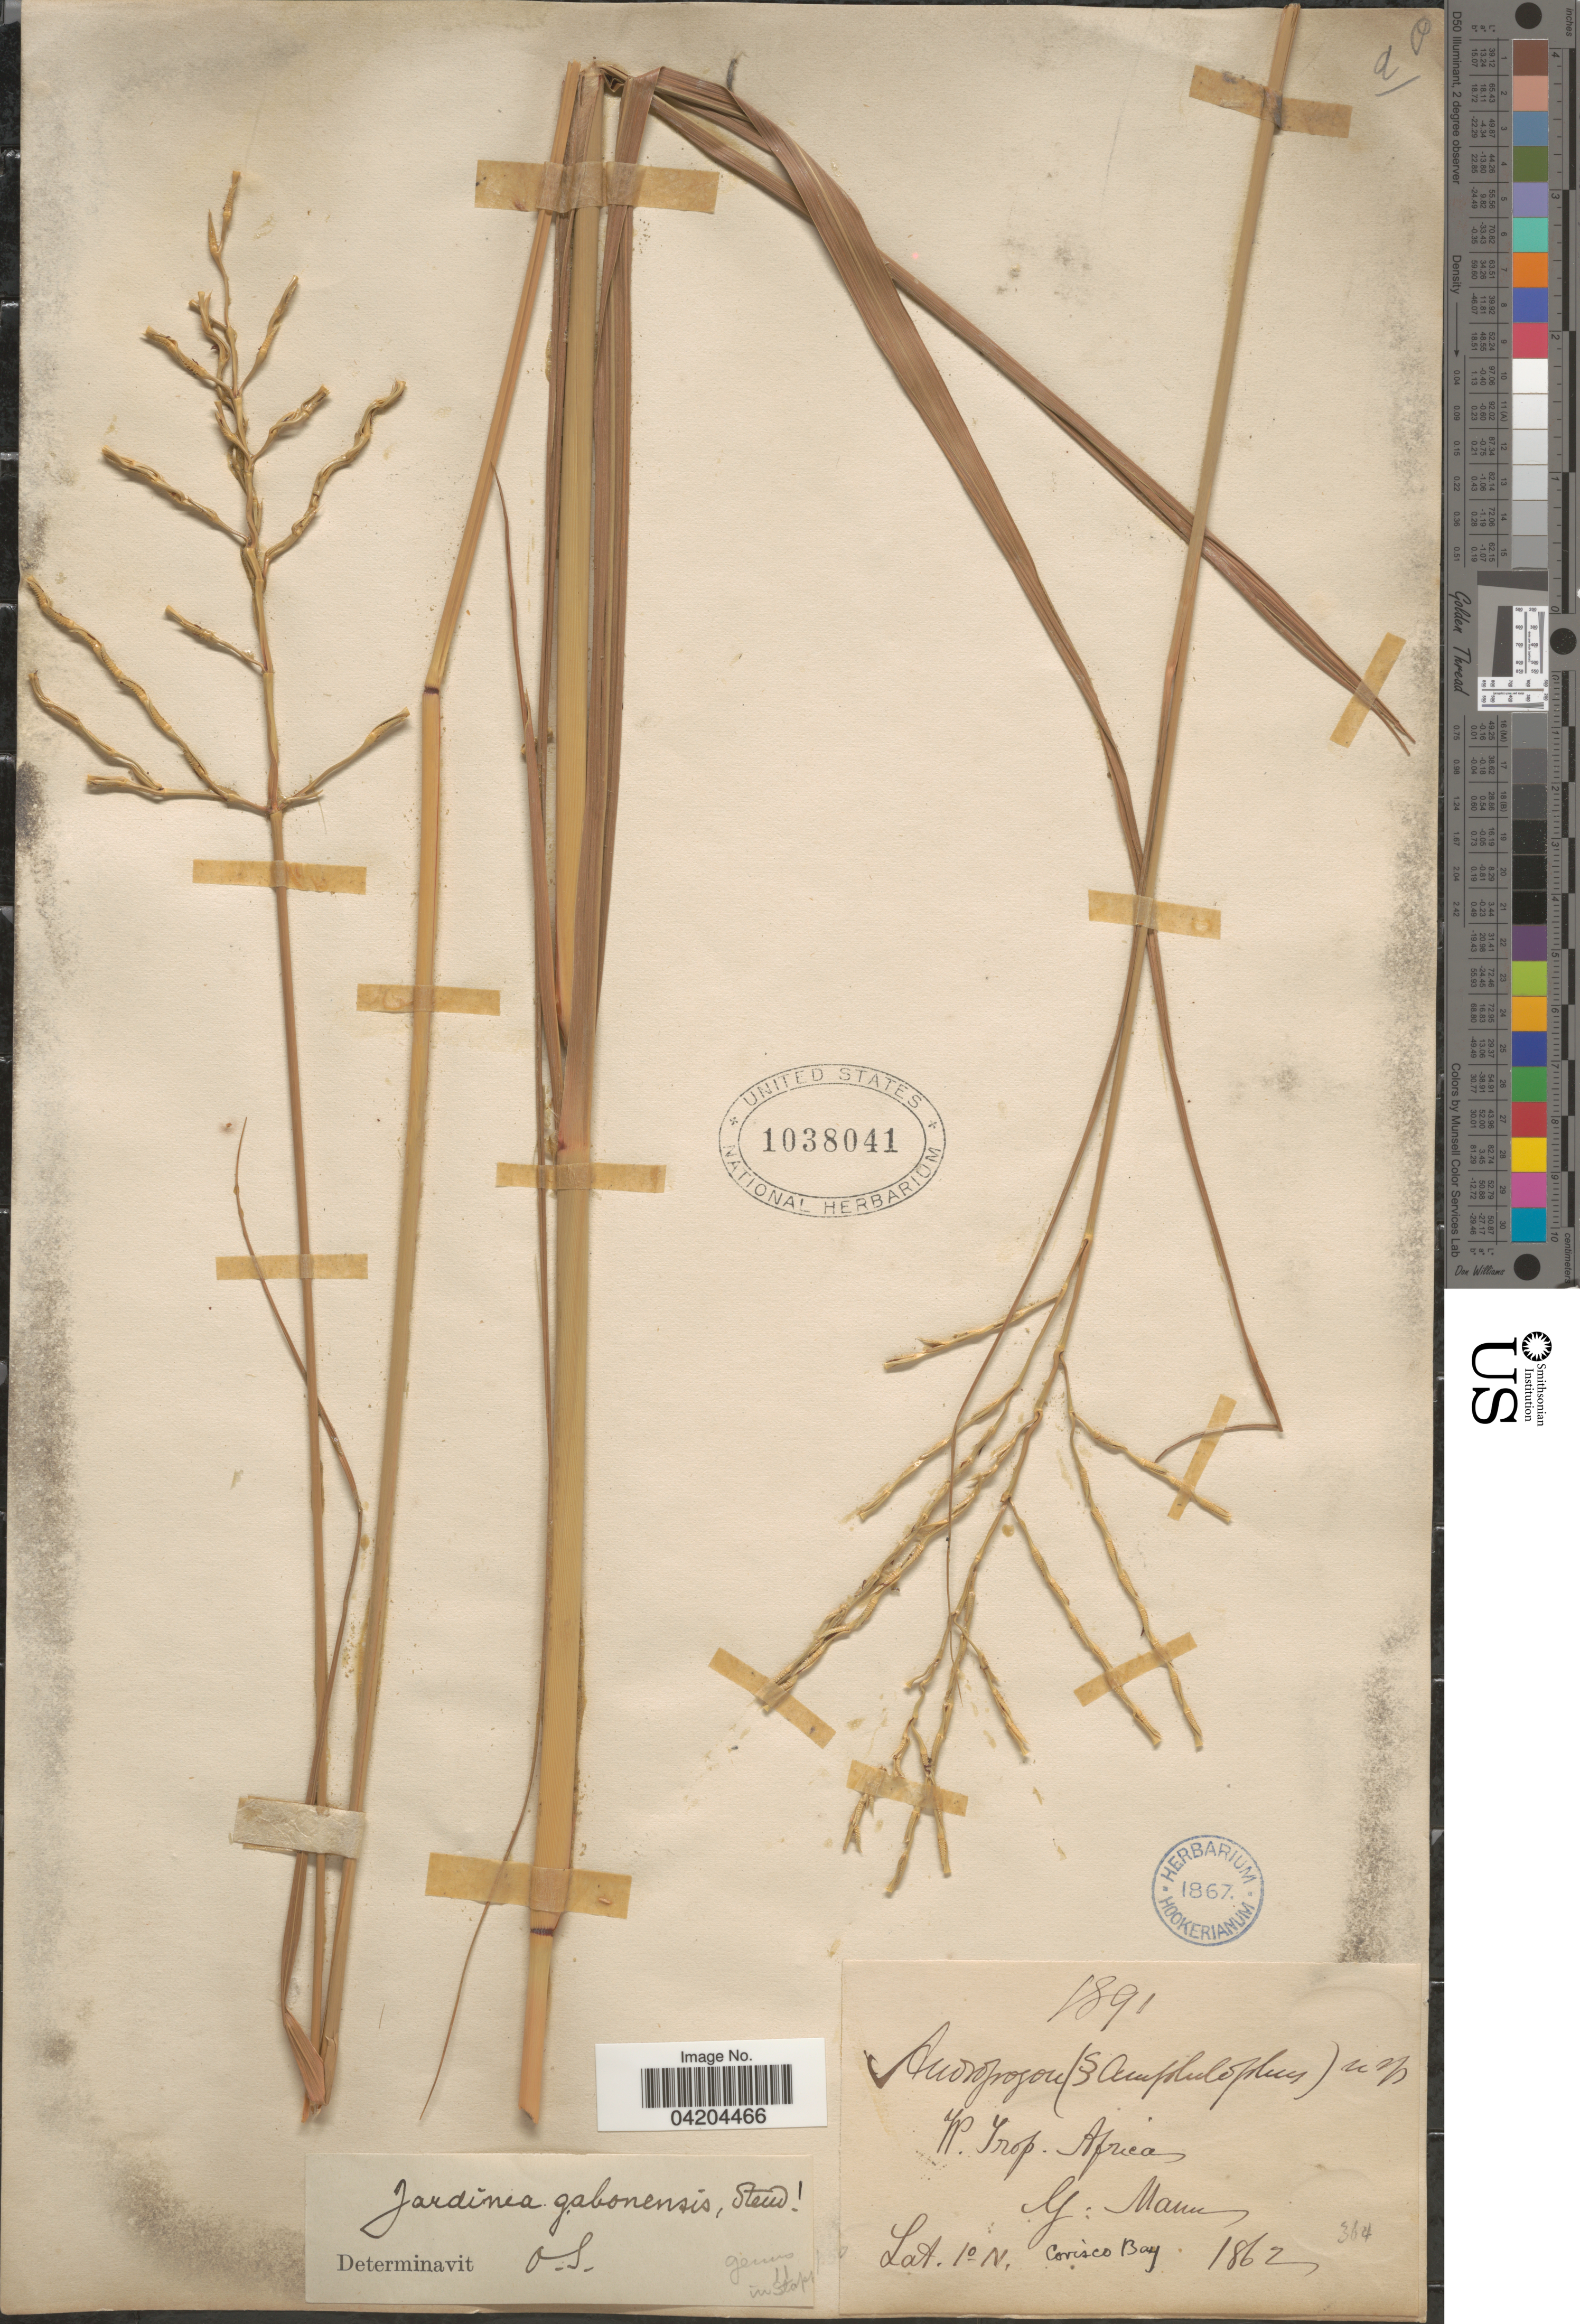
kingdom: Plantae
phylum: Tracheophyta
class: Liliopsida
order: Poales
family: Poaceae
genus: Jardinea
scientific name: Jardinea gabonensis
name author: Steud.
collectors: G. Mann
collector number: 364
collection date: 1862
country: Equatorial Guinea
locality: W. Trop. Africa. Corisco Bay.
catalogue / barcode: US 1038041